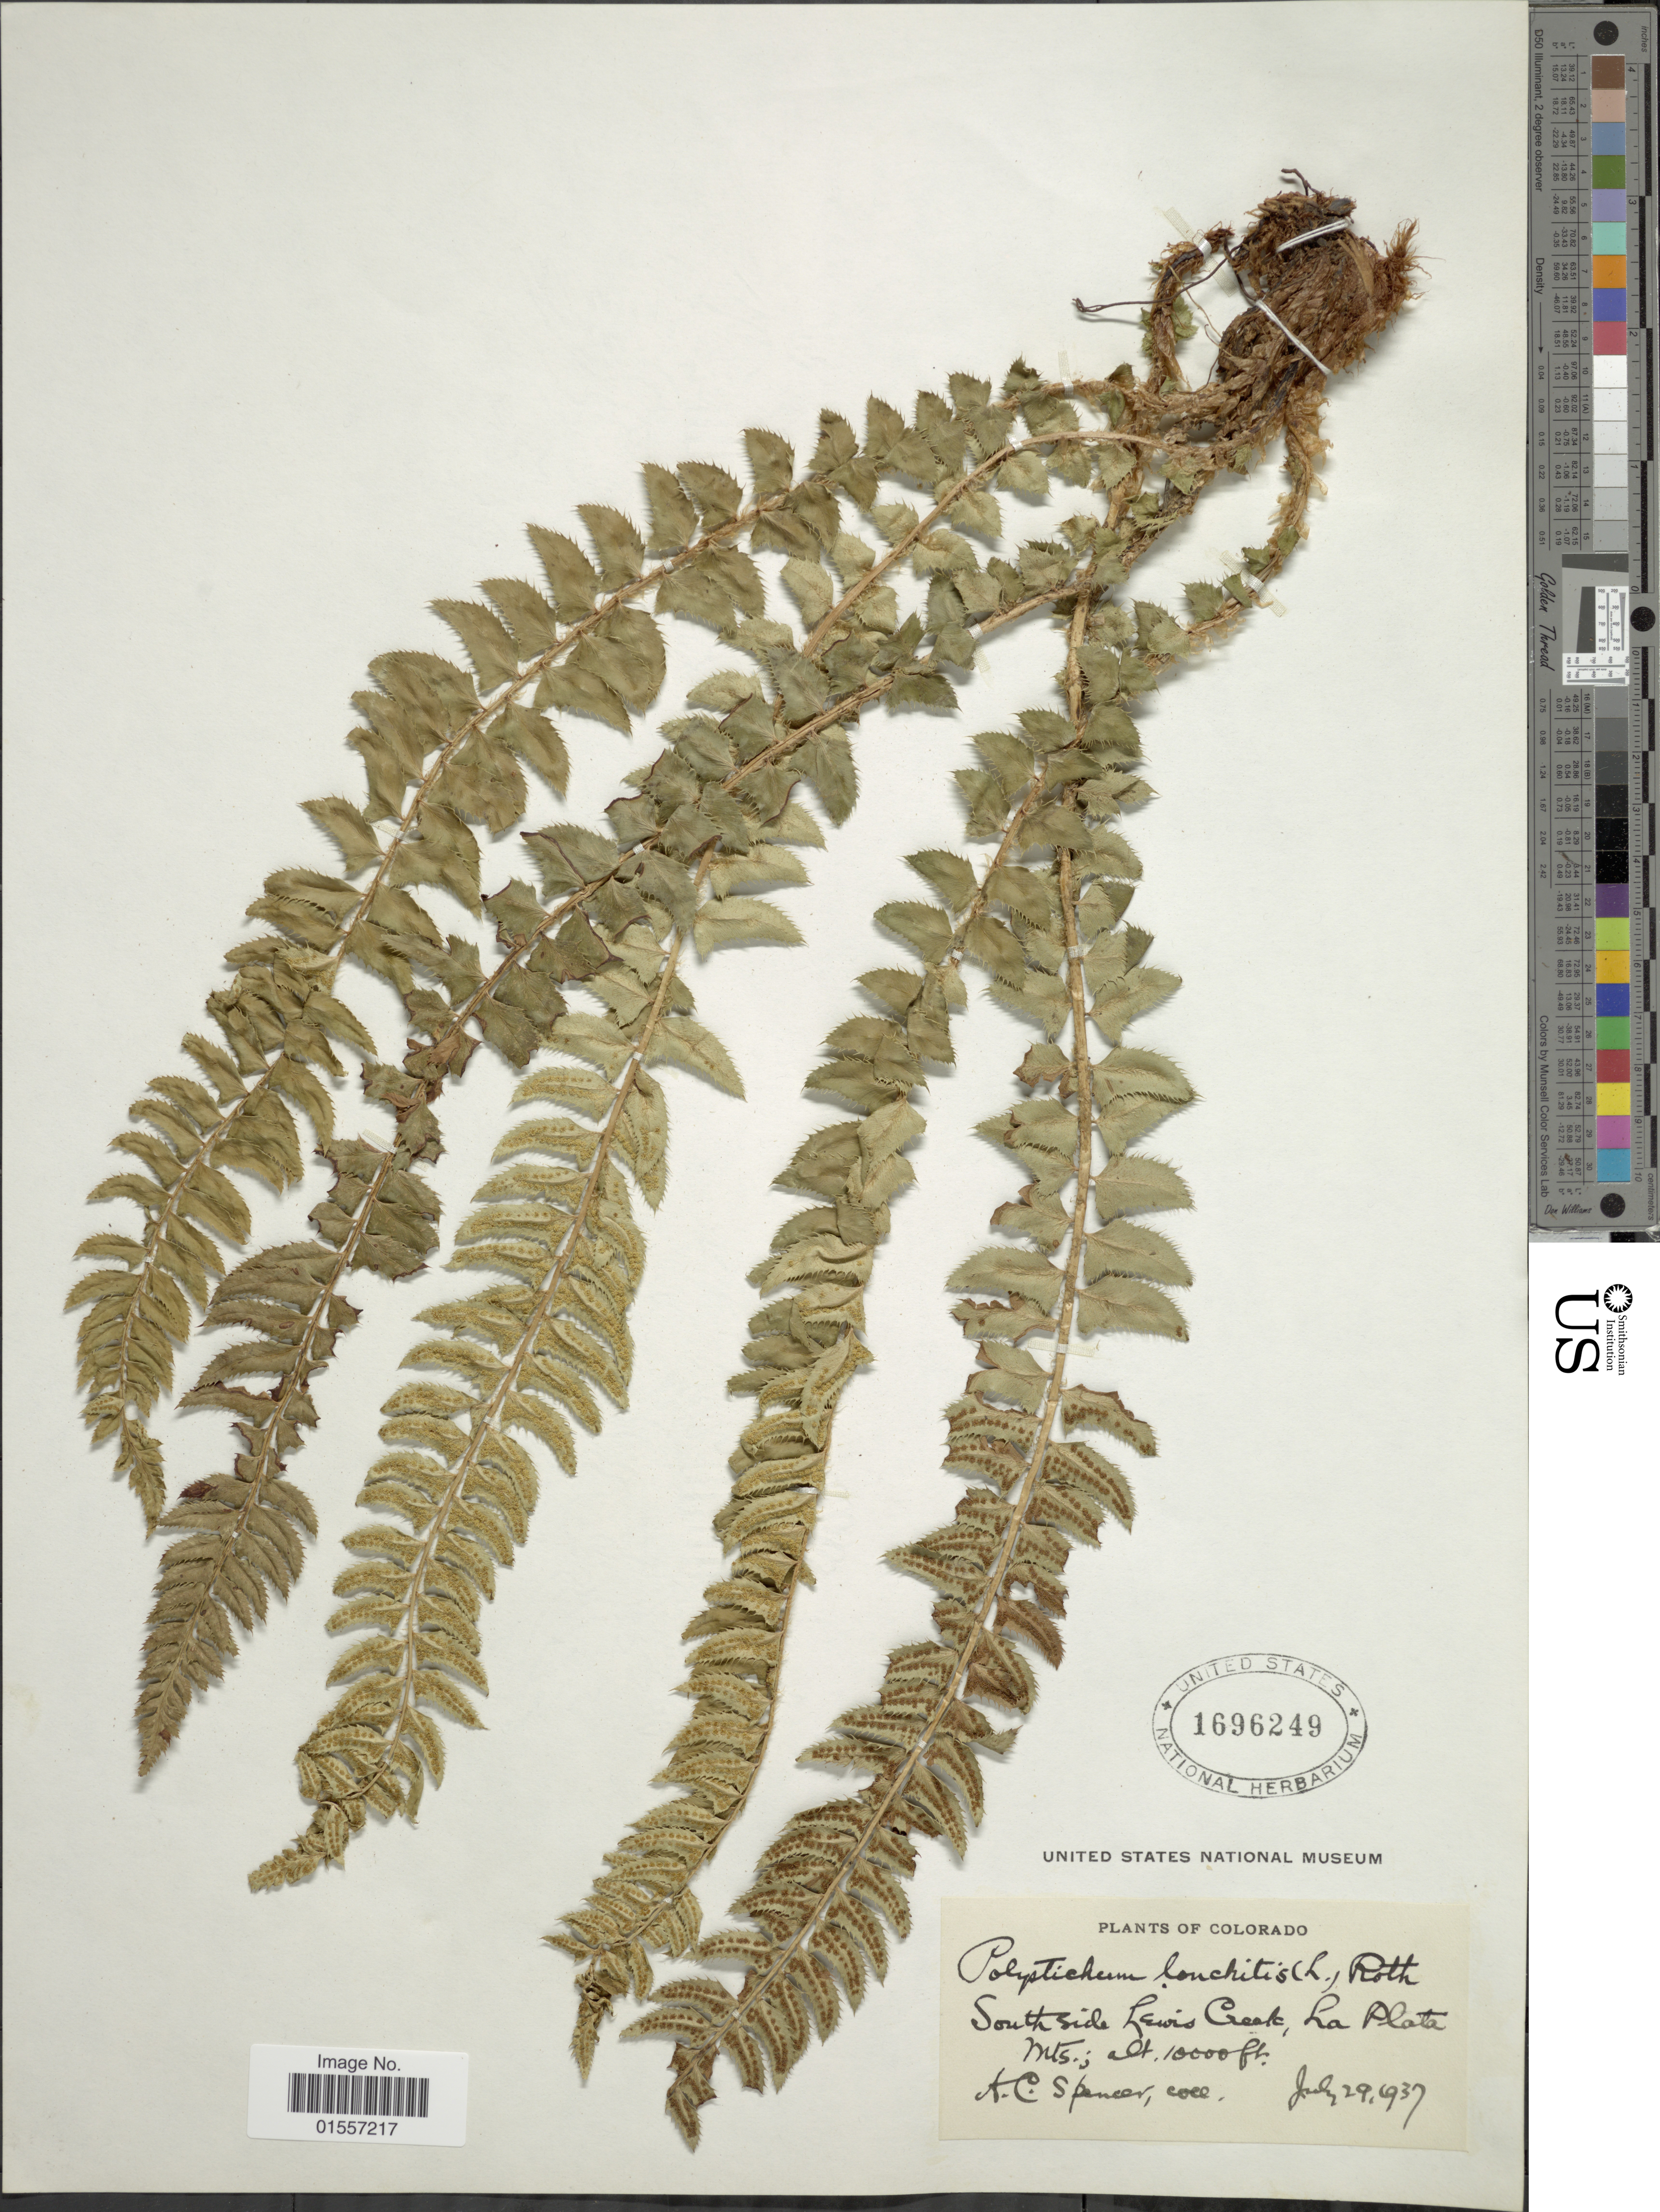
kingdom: Plantae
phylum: Tracheophyta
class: Polypodiopsida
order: Polypodiales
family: Dryopteridaceae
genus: Polystichum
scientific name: Polystichum lonchitis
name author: (Roth) L.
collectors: K. Spencer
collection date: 1937-07-29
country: United States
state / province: Colorado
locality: Southside Lewis Creek, La Plata Mts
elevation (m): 3048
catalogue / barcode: US 1696249